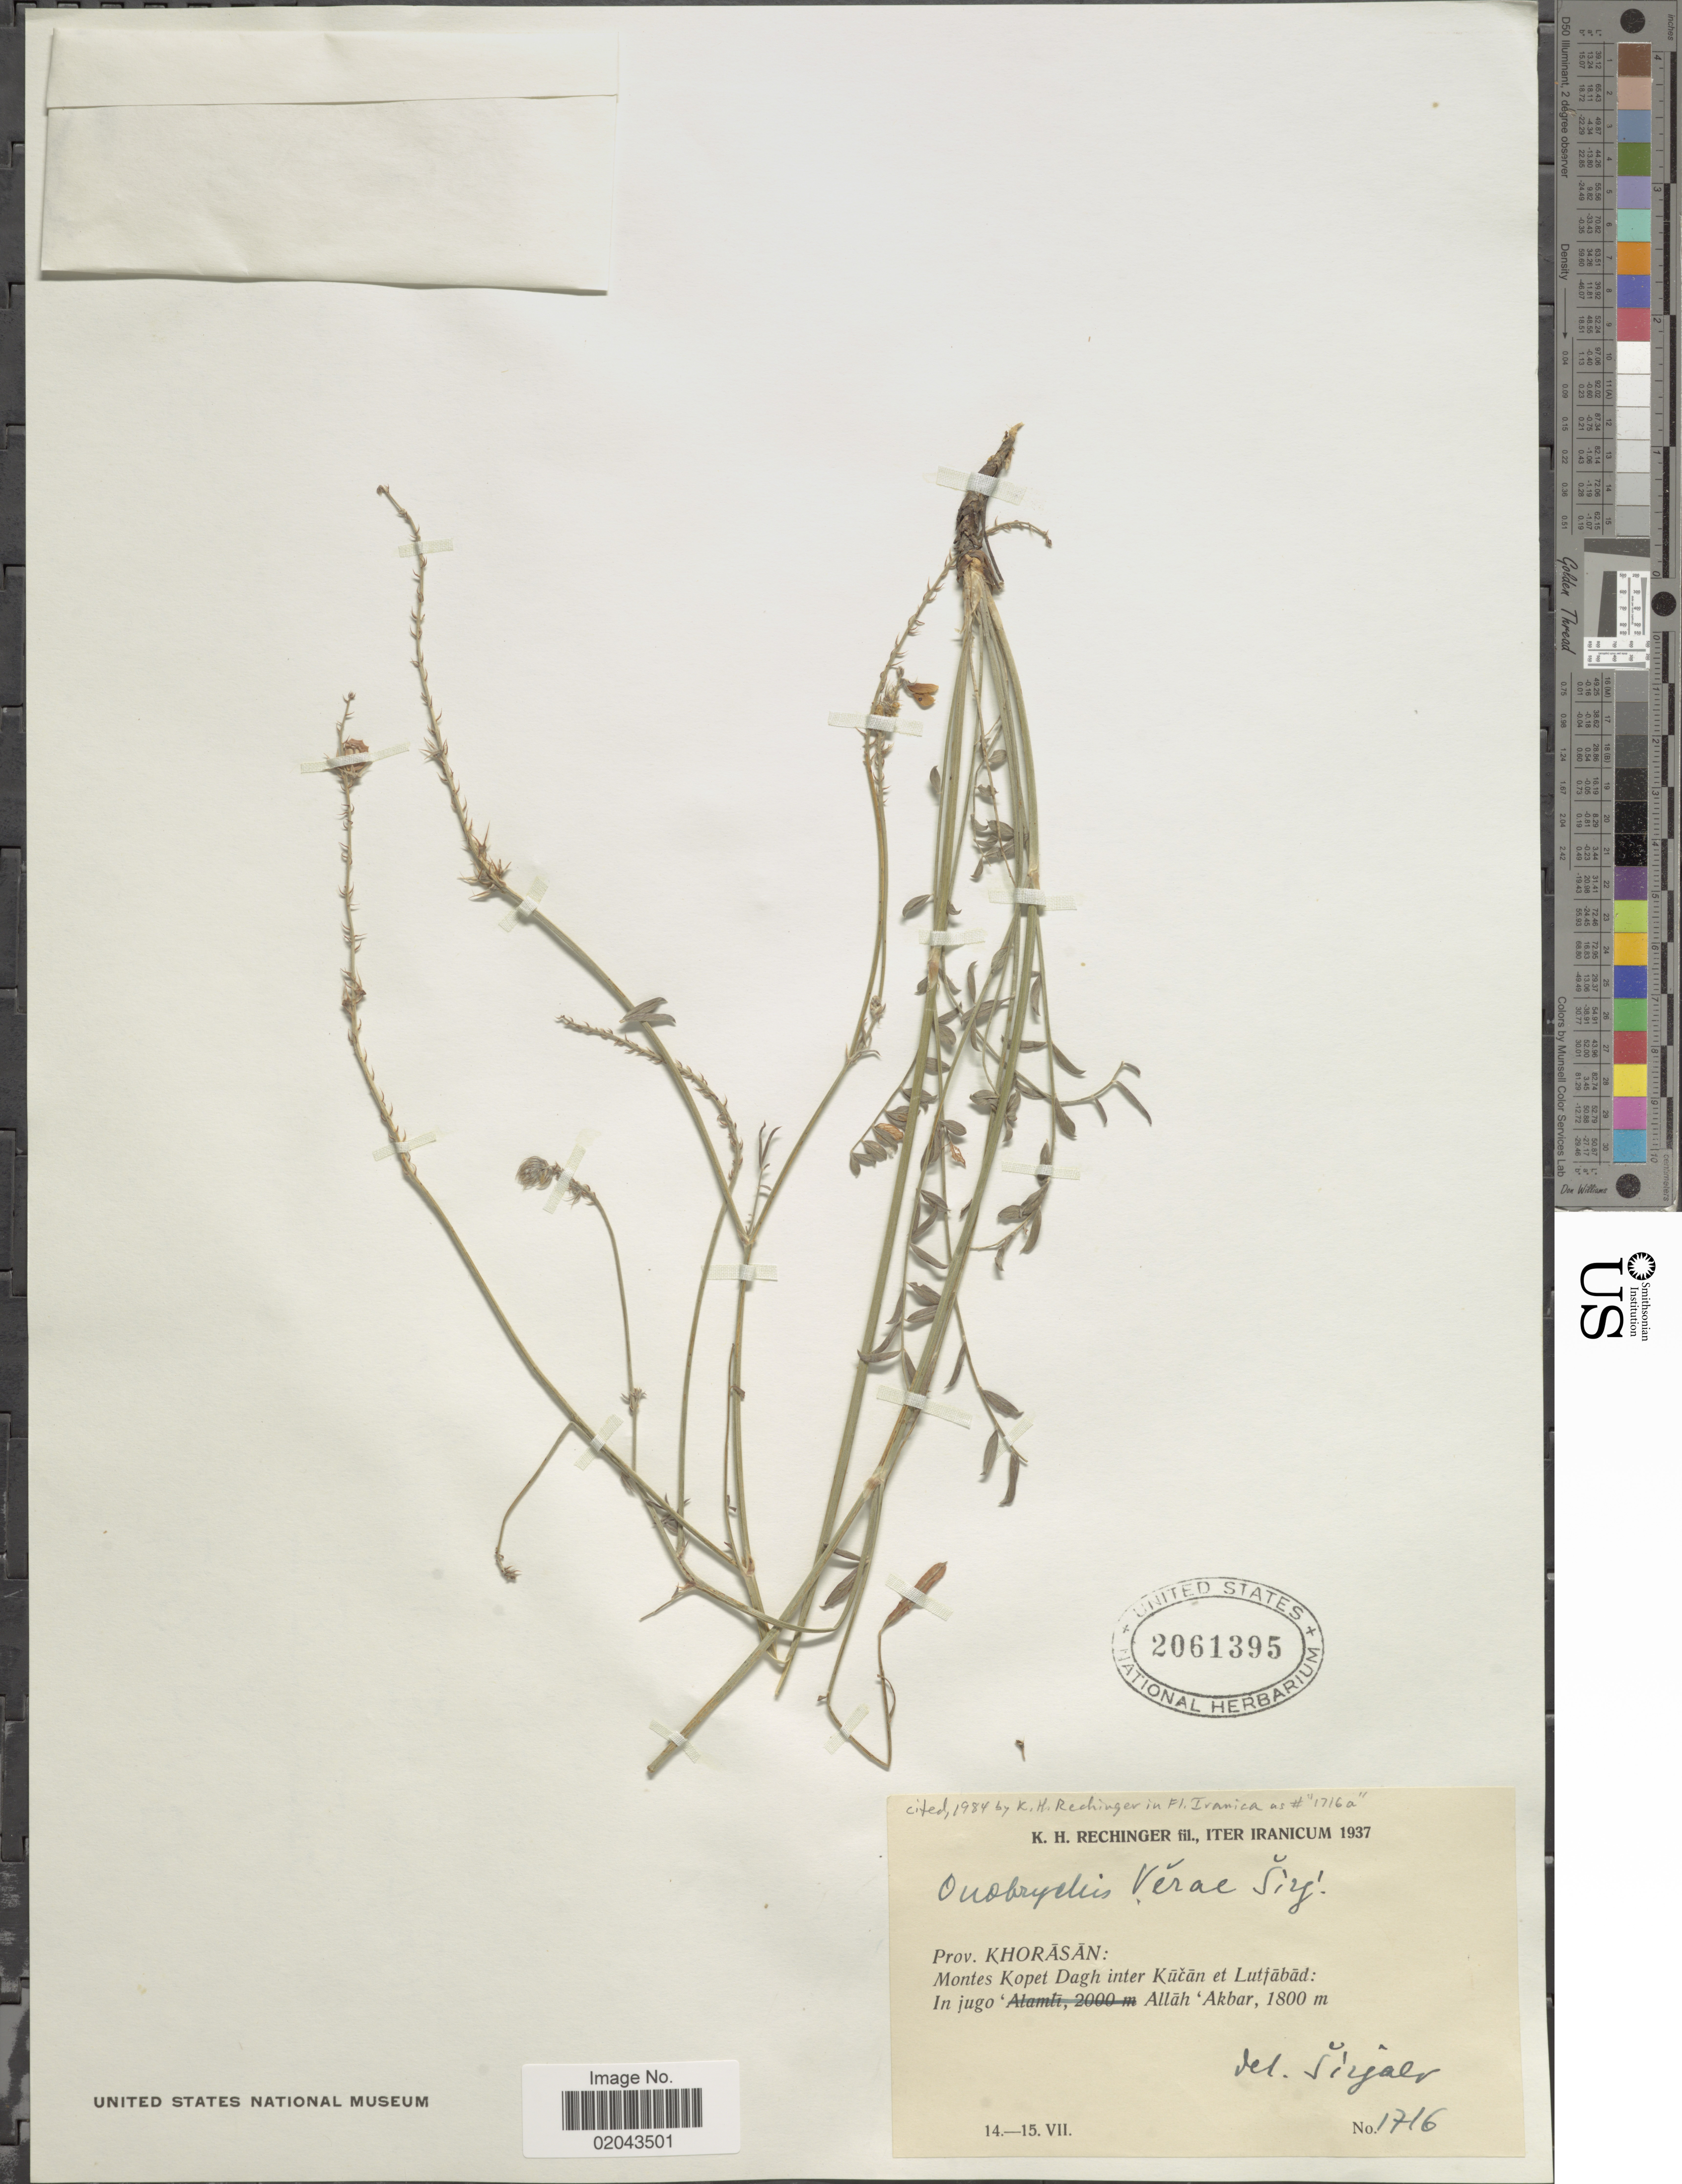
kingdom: Plantae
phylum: Tracheophyta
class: Magnoliopsida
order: Fabales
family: Fabaceae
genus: Onobrychis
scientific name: Onobrychis verae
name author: Širj.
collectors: K. H. Rechinger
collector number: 1716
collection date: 1937-07-14/1937-07-15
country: Iran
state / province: Khorasan [obsolete]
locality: Prov. Khorasan: Montes Kopet Dagh inter Kucan et Lutjabad: in jugo Allah Akbar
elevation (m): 1800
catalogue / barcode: US 2061395